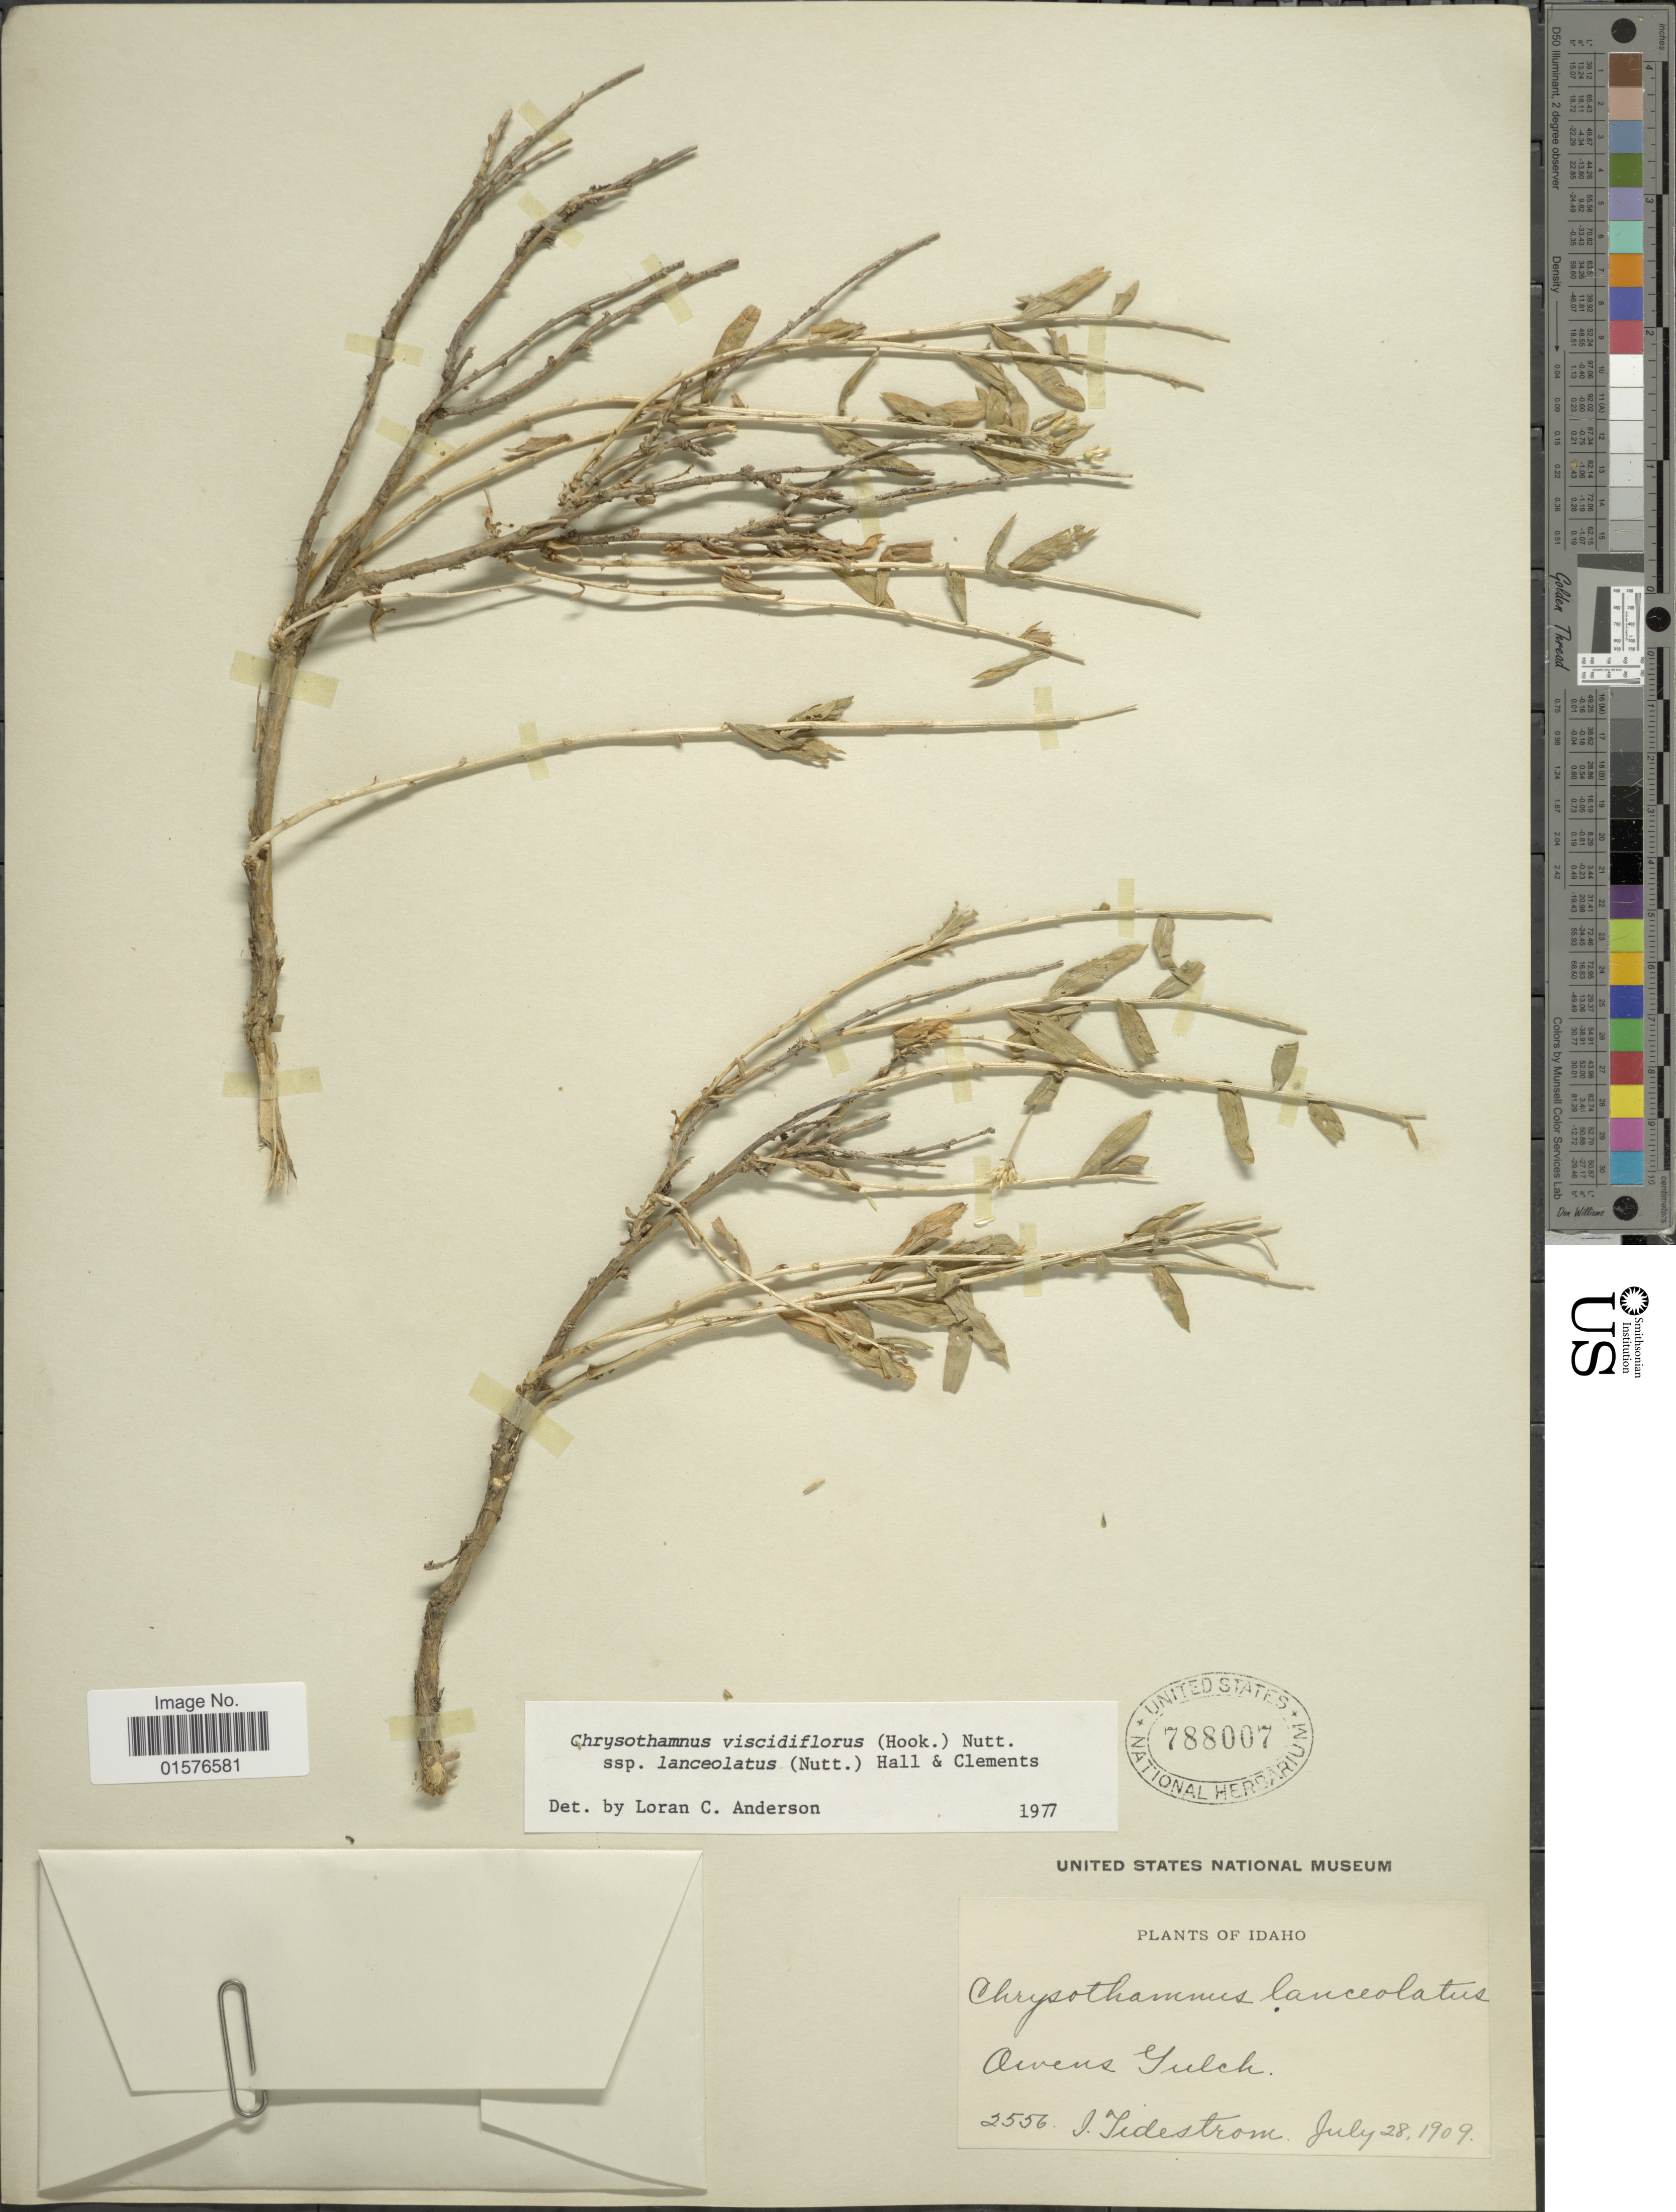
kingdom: Plantae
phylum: Tracheophyta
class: Magnoliopsida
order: Asterales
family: Asteraceae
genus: Chrysothamnus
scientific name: Chrysothamnus viscidiflorus subsp. lanceolatus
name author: (Nutt.) H.M. Hall & Clem.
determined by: Urbatsch, Lowell E., Curator (LSU), Louisiana State University (UNITED STATES)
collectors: I. F. Tidestrom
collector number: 2556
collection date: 1909-07-28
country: United States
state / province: Idaho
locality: Owens Gulch.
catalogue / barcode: US 788007